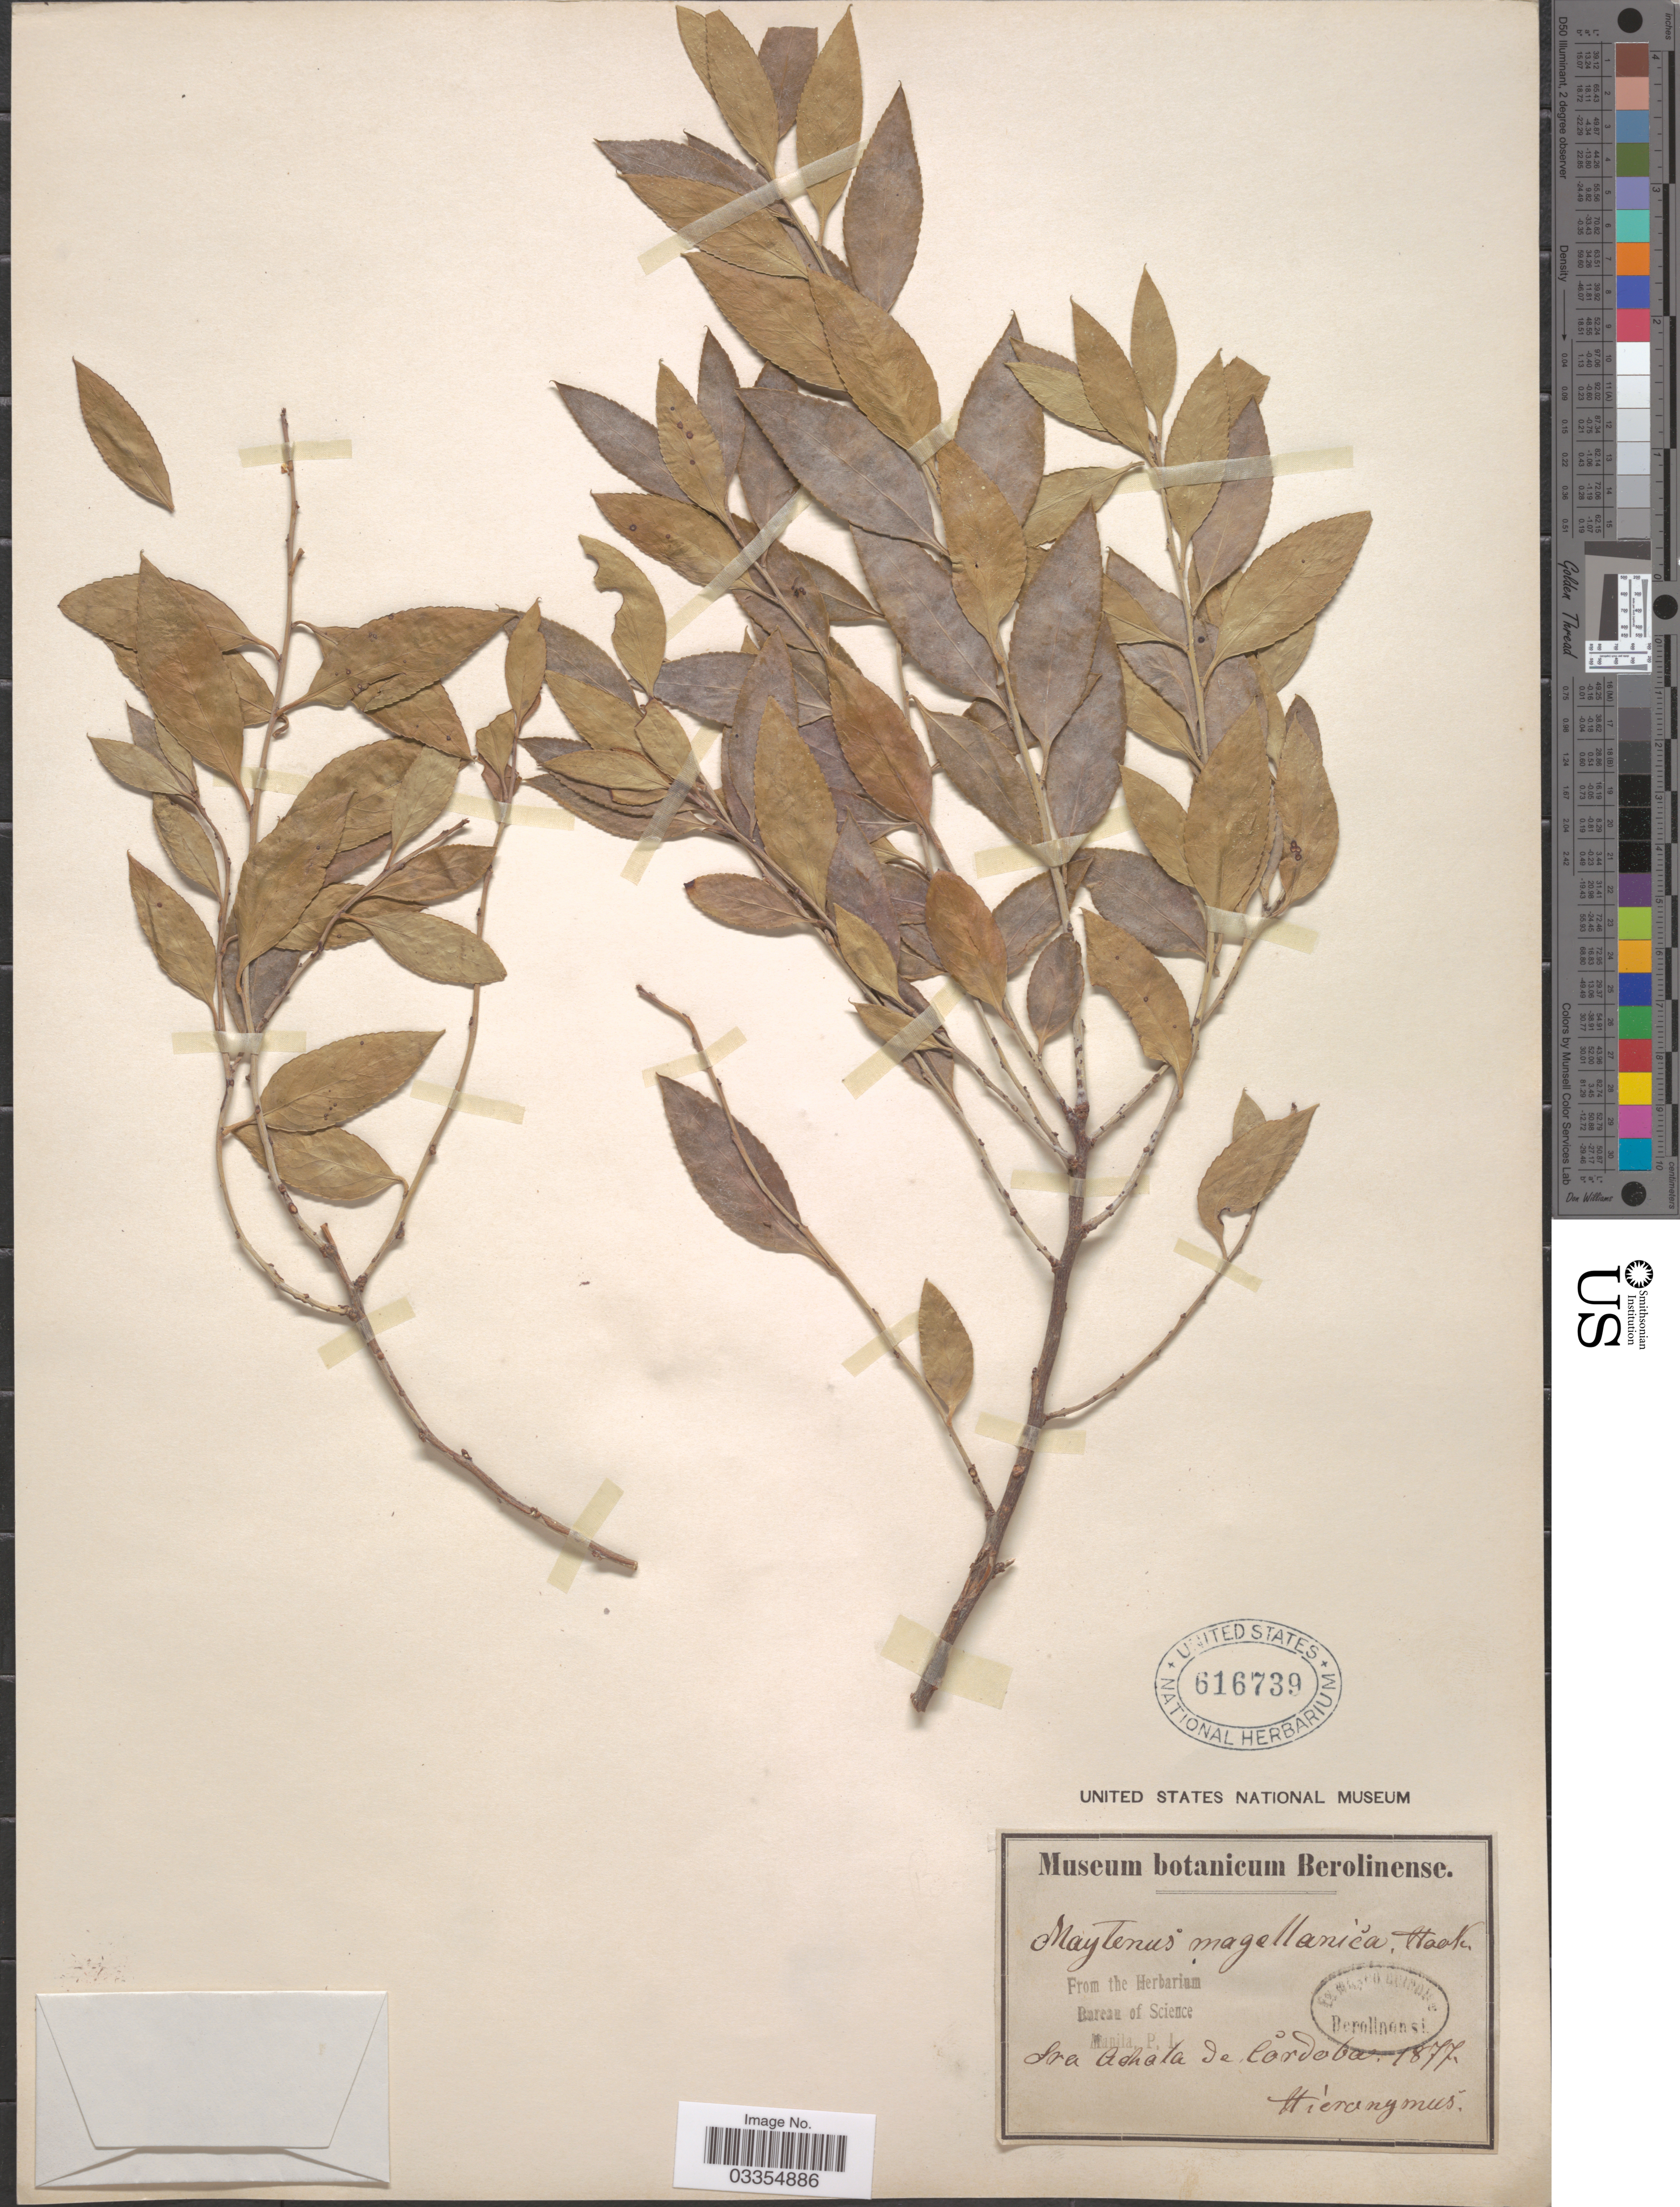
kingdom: Plantae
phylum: Tracheophyta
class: Magnoliopsida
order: Celastrales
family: Celastraceae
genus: Maytenus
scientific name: Maytenus magellanica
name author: (Lam.) Hook. f.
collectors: -. Hieronymus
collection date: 1877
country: Argentina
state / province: Cordoba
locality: Sra Achala de Cordoba.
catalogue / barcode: US 616739